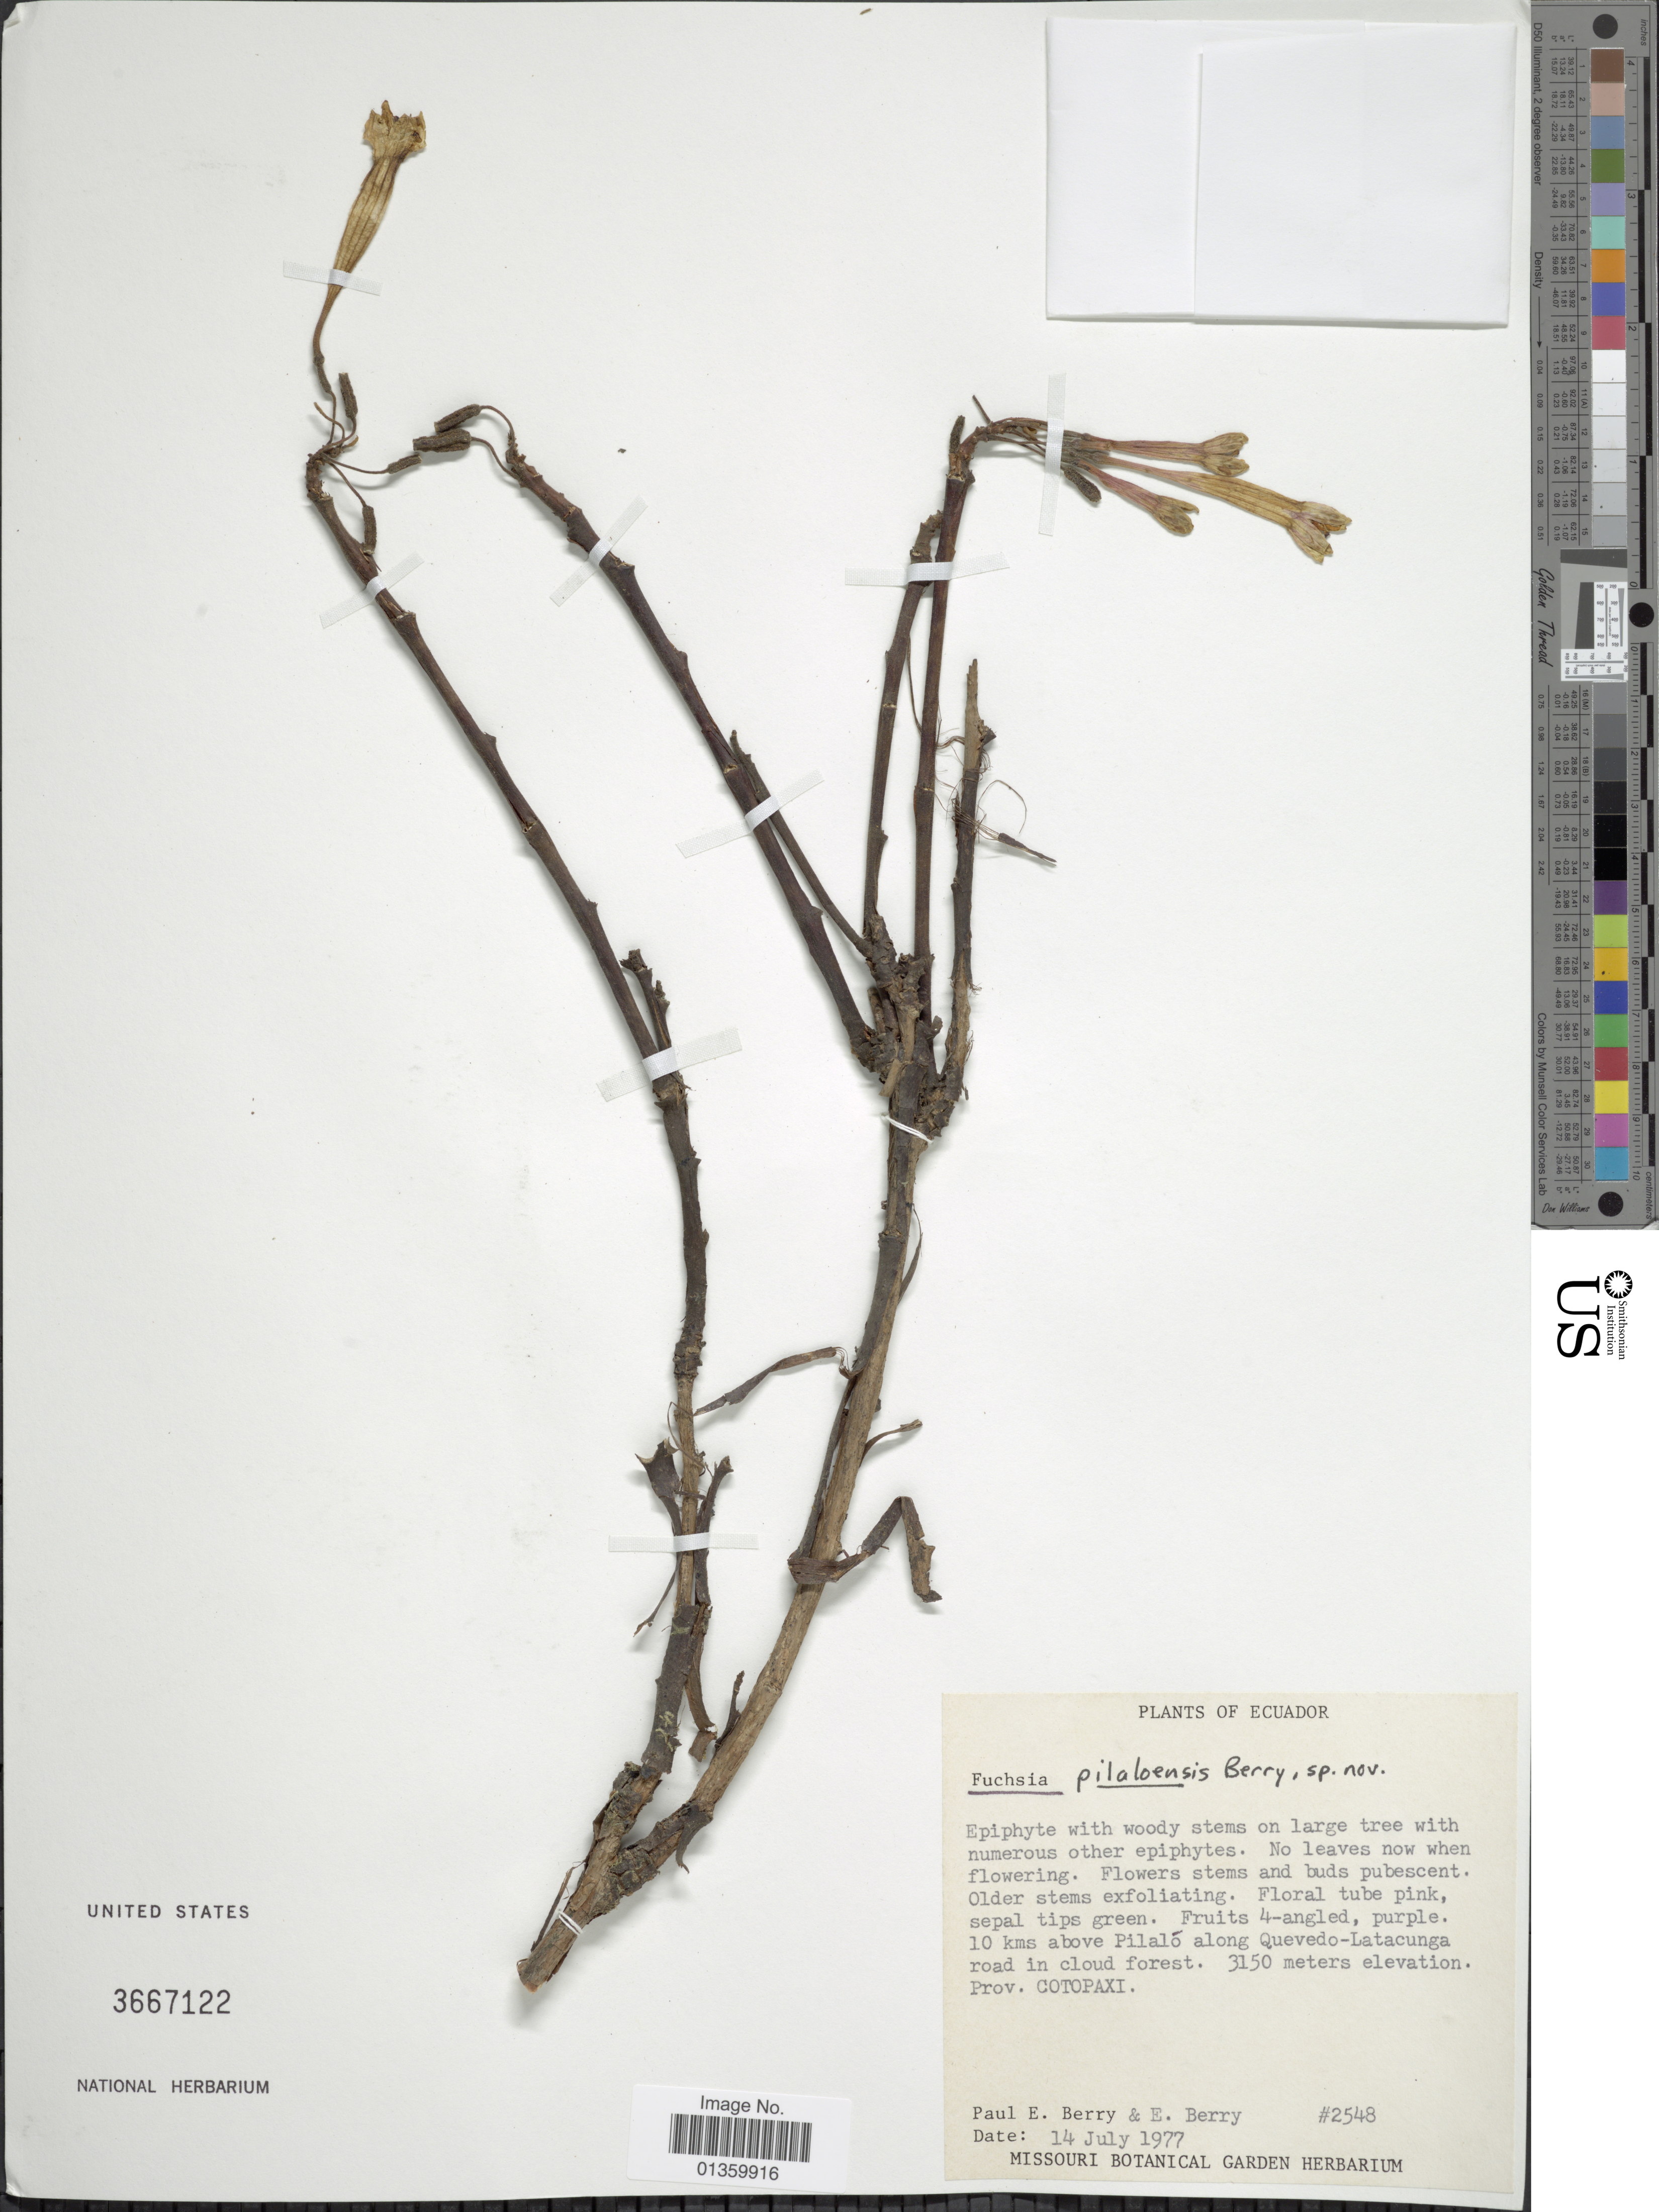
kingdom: Plantae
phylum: Tracheophyta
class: Magnoliopsida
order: Myrtales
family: Onagraceae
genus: Fuchsia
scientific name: Fuchsia pilaloensis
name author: P.E. Berry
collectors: P. E. Berry & E. Berry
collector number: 2548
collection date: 1977-07-14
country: Ecuador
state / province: Cotopaxi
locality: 10 kms above Pilaló along Quevedo-Latacunga road in cloud forest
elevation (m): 3150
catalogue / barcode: US 3667122